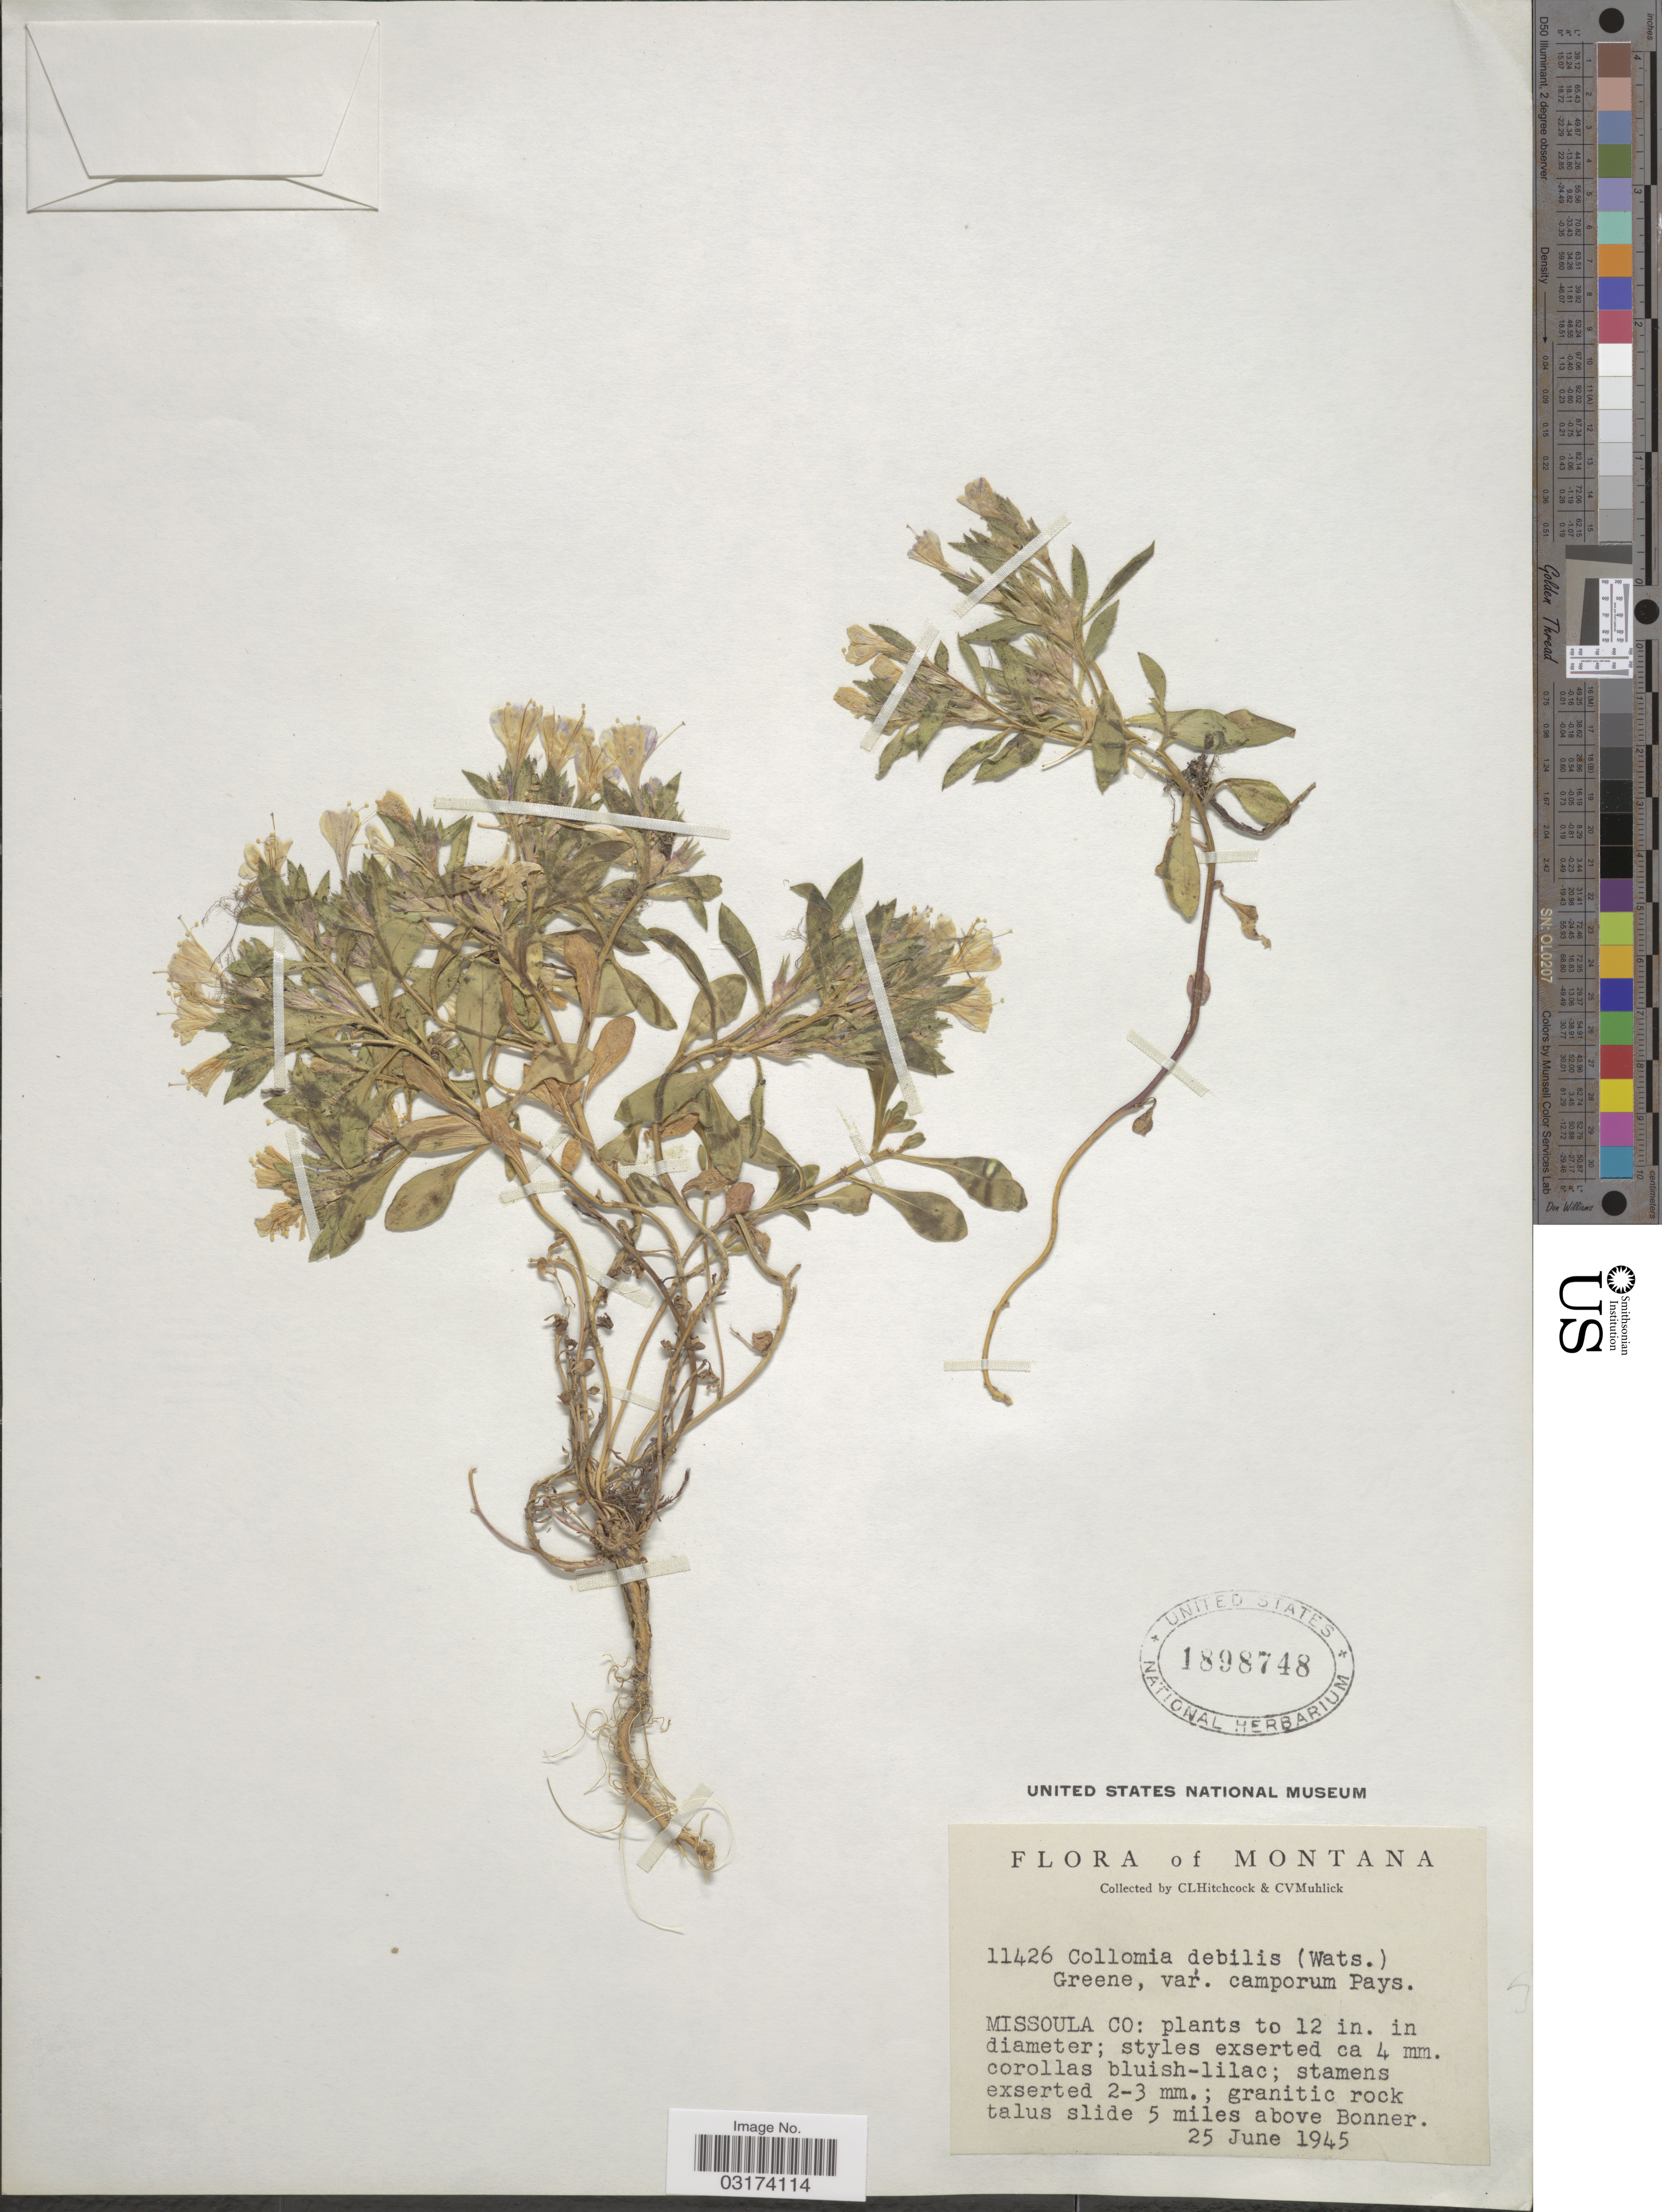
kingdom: Plantae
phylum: Tracheophyta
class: Magnoliopsida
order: Ericales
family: Polemoniaceae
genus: Collomia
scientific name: Collomia debilis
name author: (S. Watson) Greene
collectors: C. L. Hitchcock & C. V. Muhlick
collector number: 11426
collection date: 1945-06-25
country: United States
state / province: Montana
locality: Missoula Co: granitic rock talus slide 5 miles above Bonner.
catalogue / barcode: US 1898748